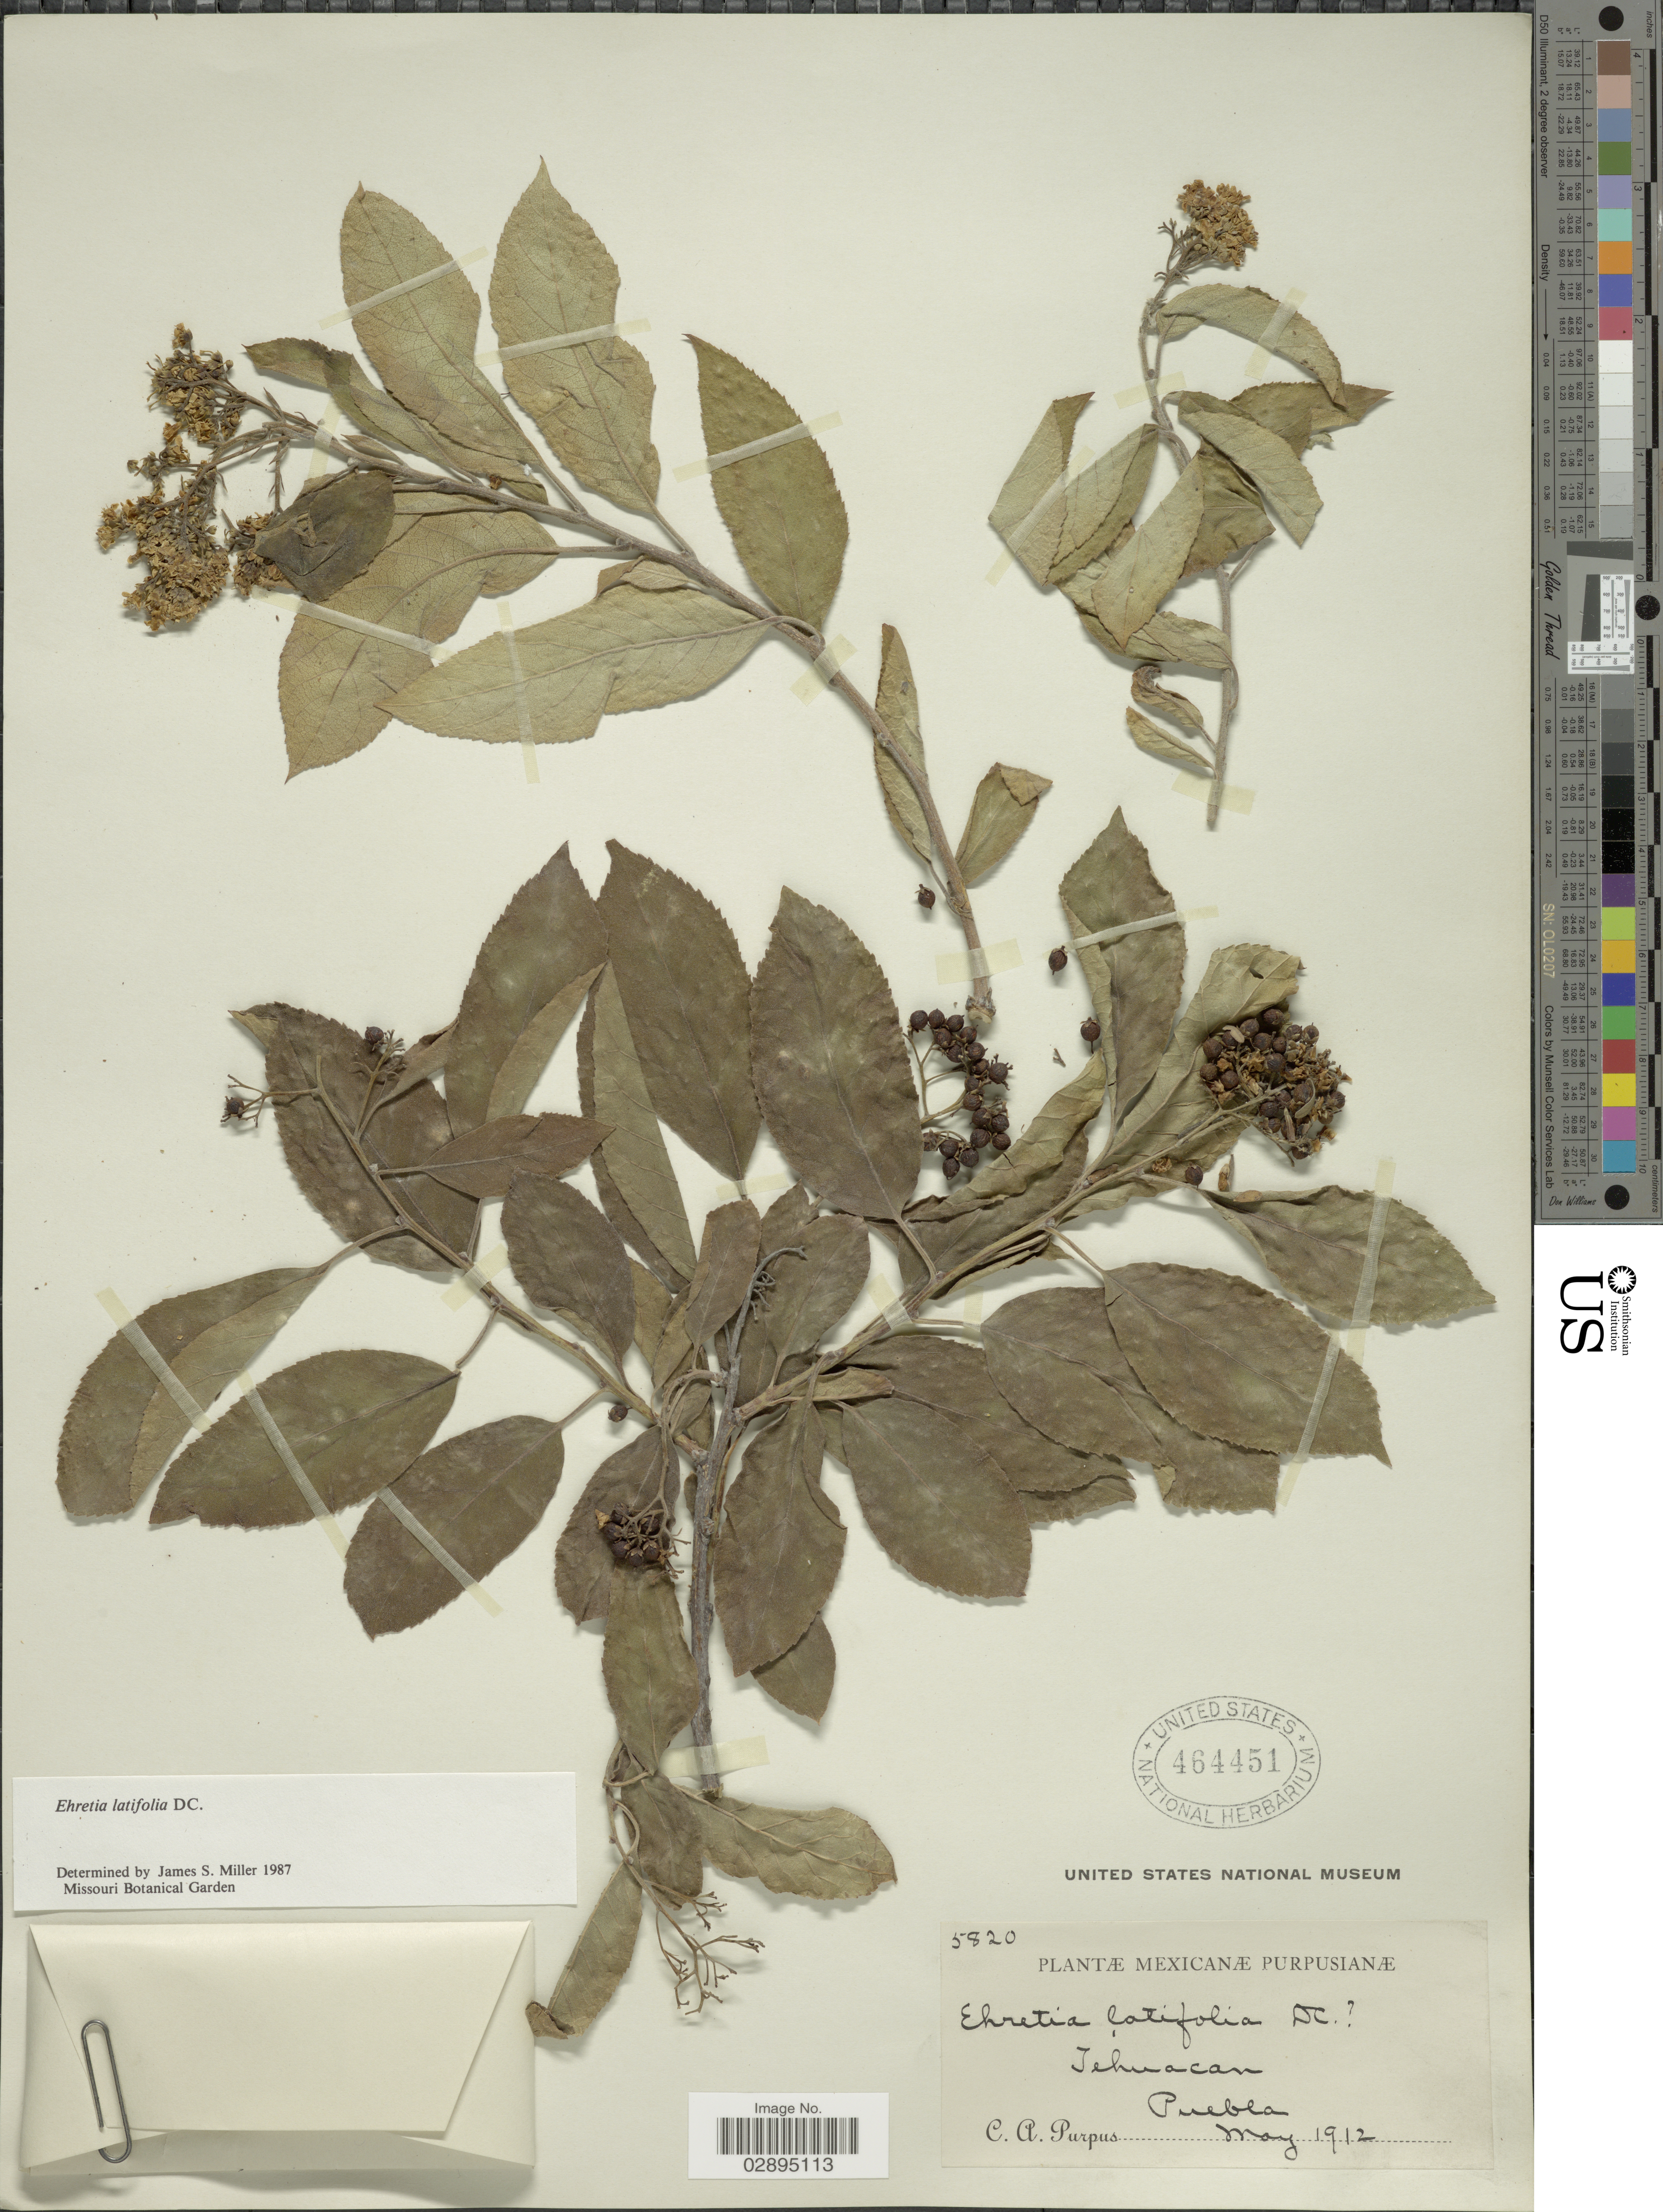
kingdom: Plantae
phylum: Tracheophyta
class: Magnoliopsida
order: Boraginales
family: Ehretiaceae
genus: Ehretia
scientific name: Ehretia latifolia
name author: DC.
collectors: C. A. Purpus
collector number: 5820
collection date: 1912-05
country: Mexico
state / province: Puebla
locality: Tehuacan.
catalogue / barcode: US 464451